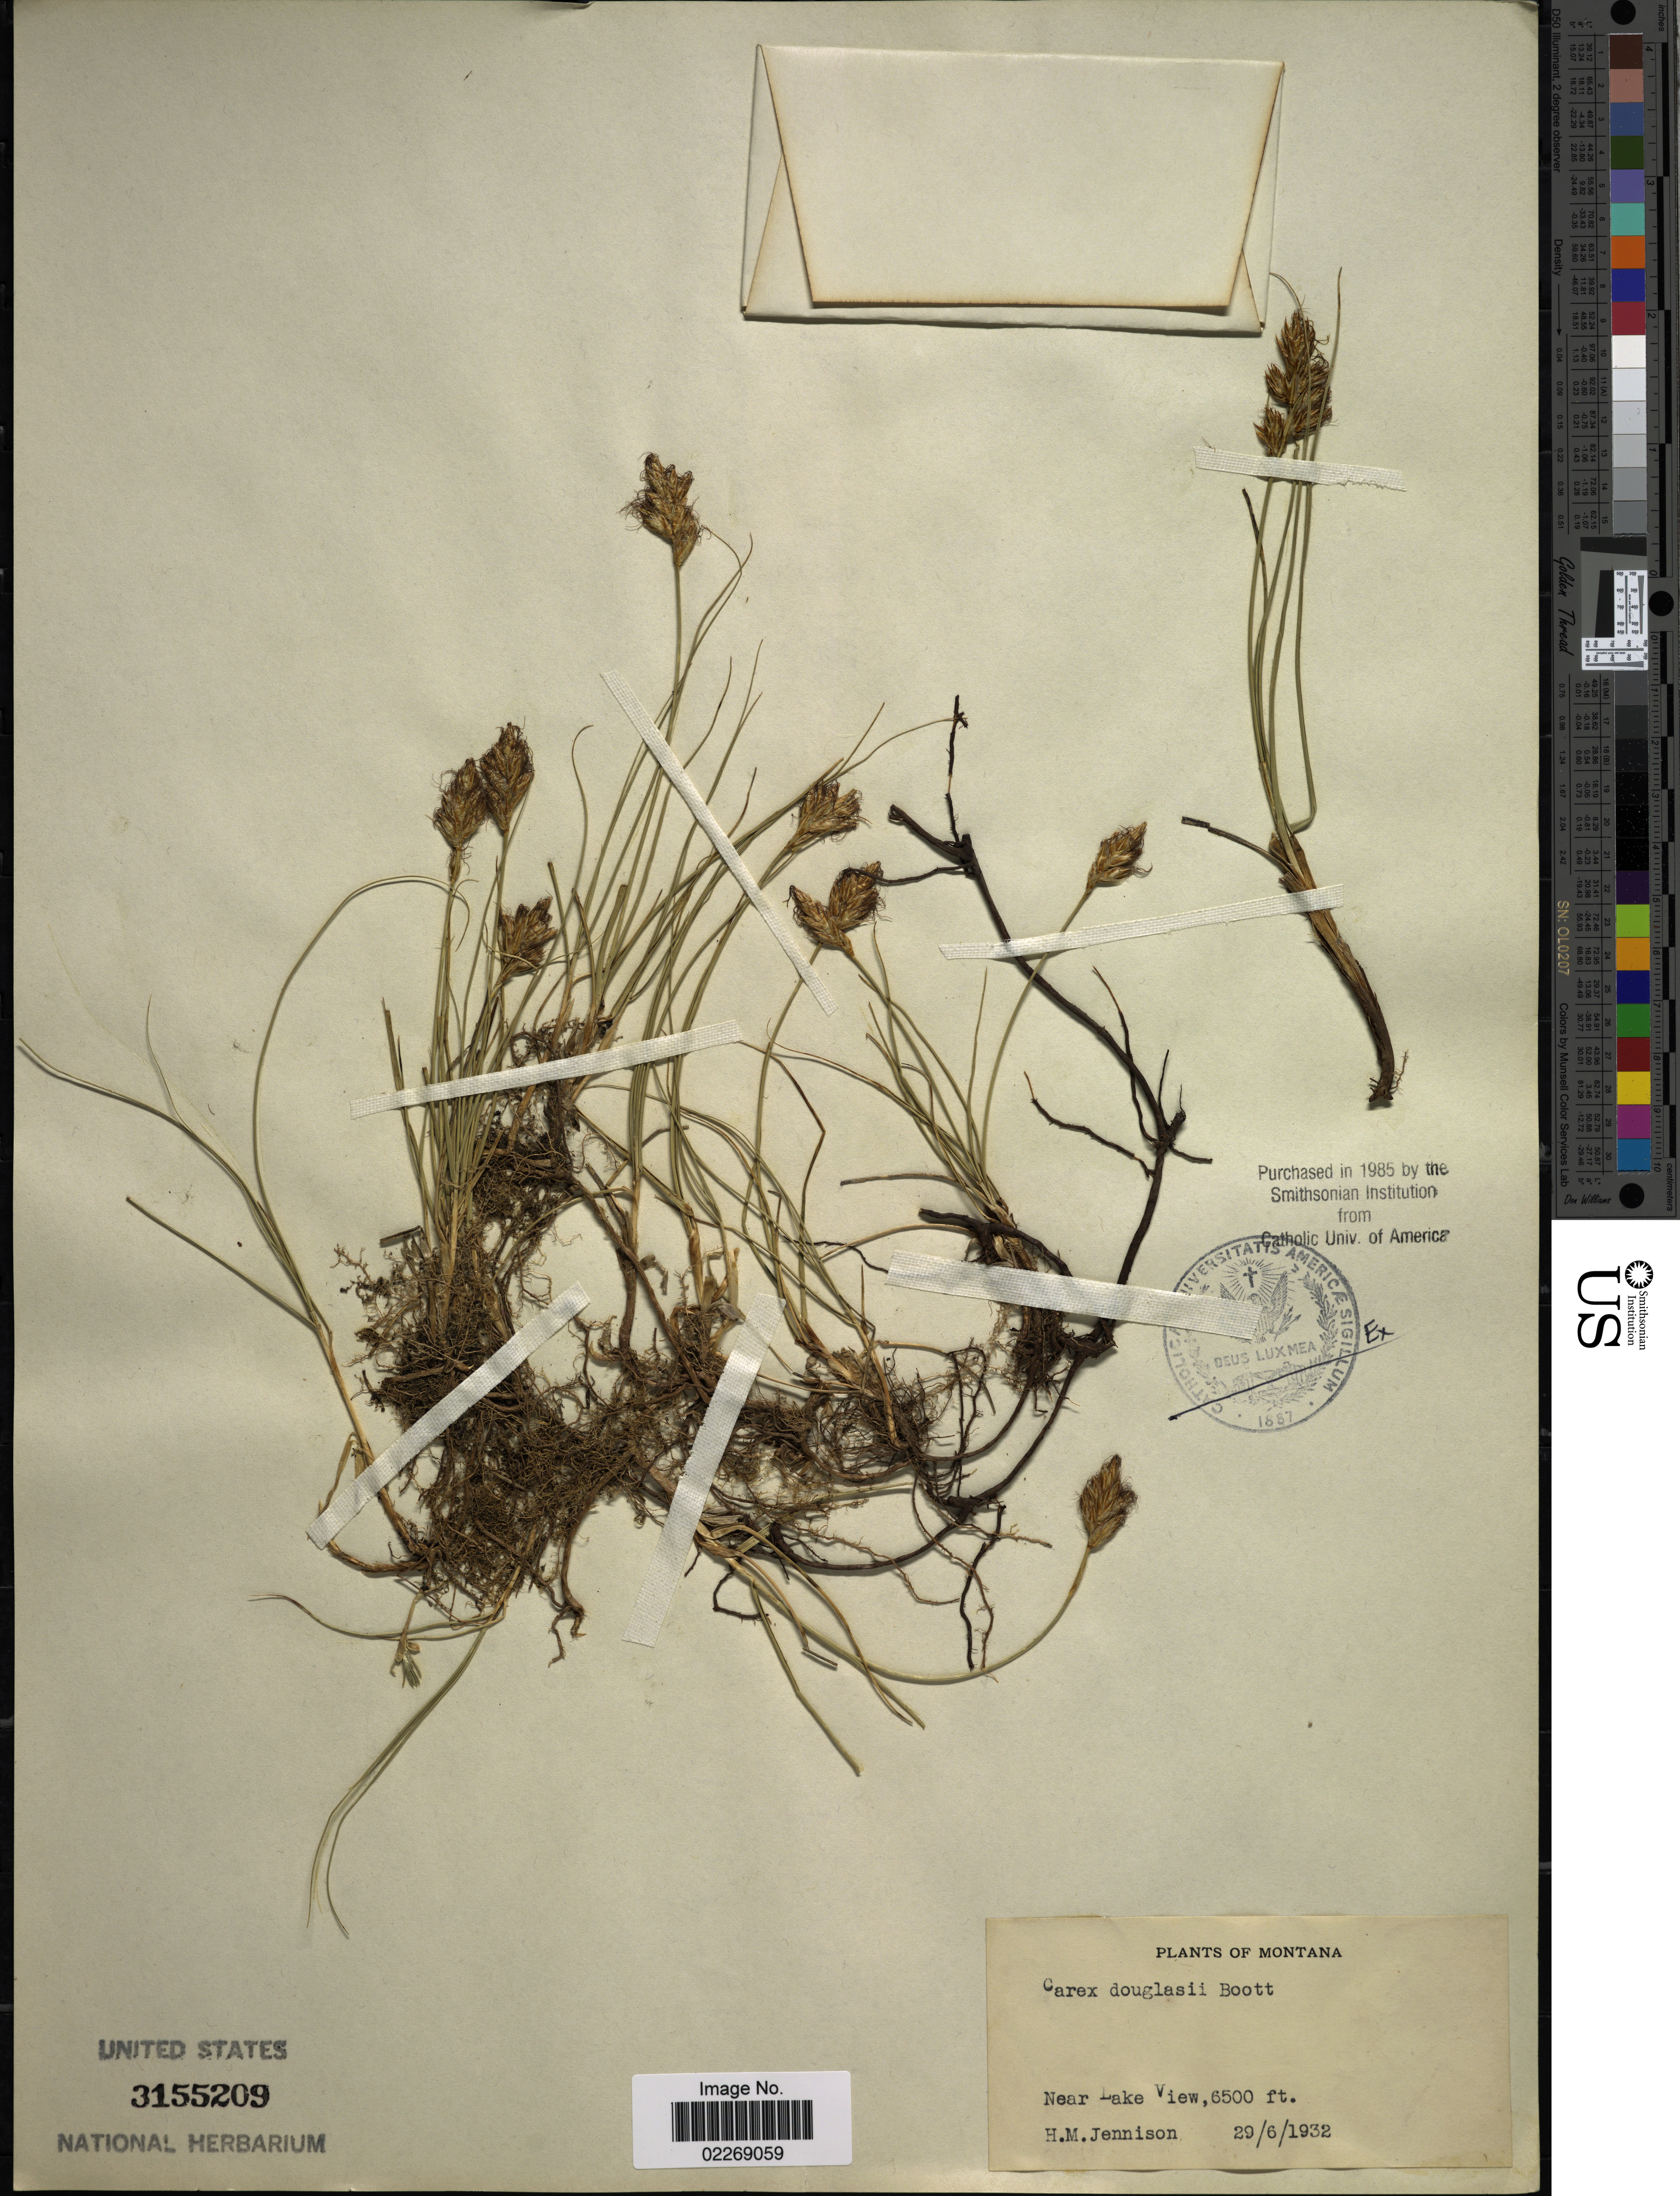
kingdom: Plantae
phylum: Tracheophyta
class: Liliopsida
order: Poales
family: Cyperaceae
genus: Carex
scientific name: Carex douglasii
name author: Boott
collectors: H. Jennison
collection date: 1932-06-29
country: United States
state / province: Montana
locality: Near Lake View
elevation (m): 1981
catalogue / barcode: US 3155209